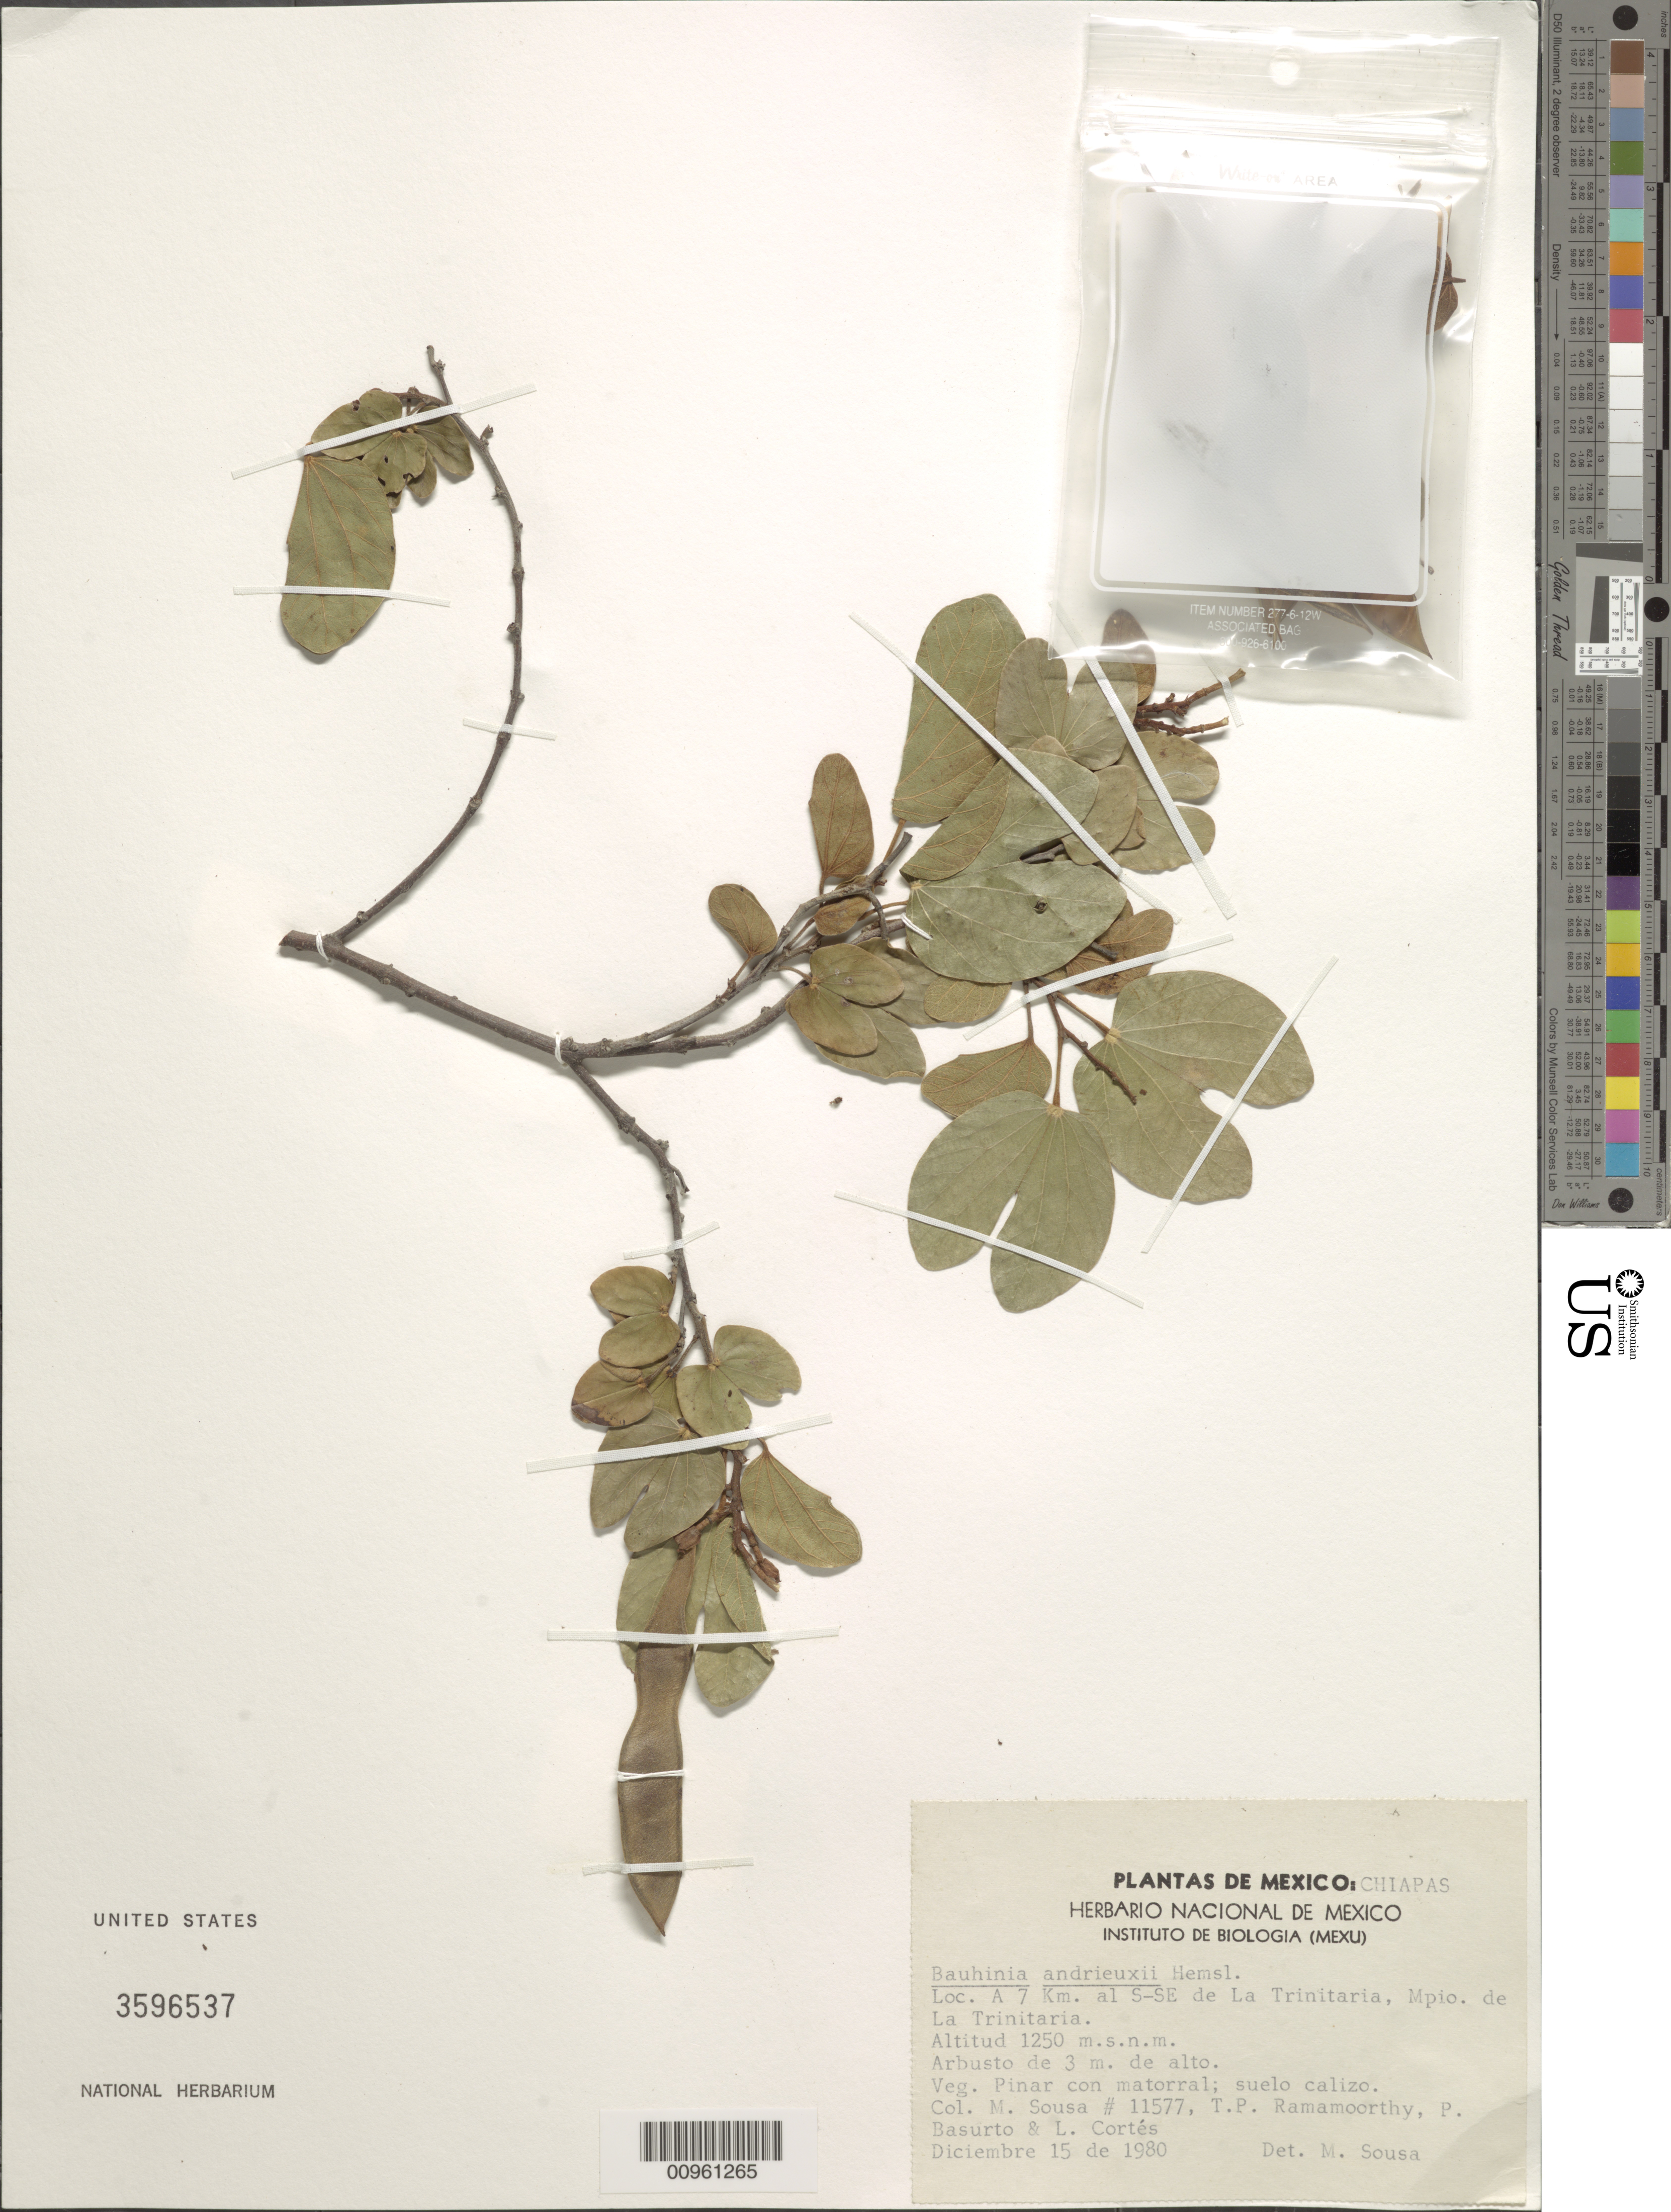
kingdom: Plantae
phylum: Tracheophyta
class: Magnoliopsida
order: Fabales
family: Fabaceae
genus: Bauhinia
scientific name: Bauhinia andrieuxii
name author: Hemsl.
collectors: M. Sousa S., T. P. Ramamoorthy, P. Basurto & L. Cortes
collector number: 11577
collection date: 1980-12-15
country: Mexico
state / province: Chiapas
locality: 7 km al S-SE de la Trinitaria, Mpio. de La Trinitaria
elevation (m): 1250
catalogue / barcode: US 3596537